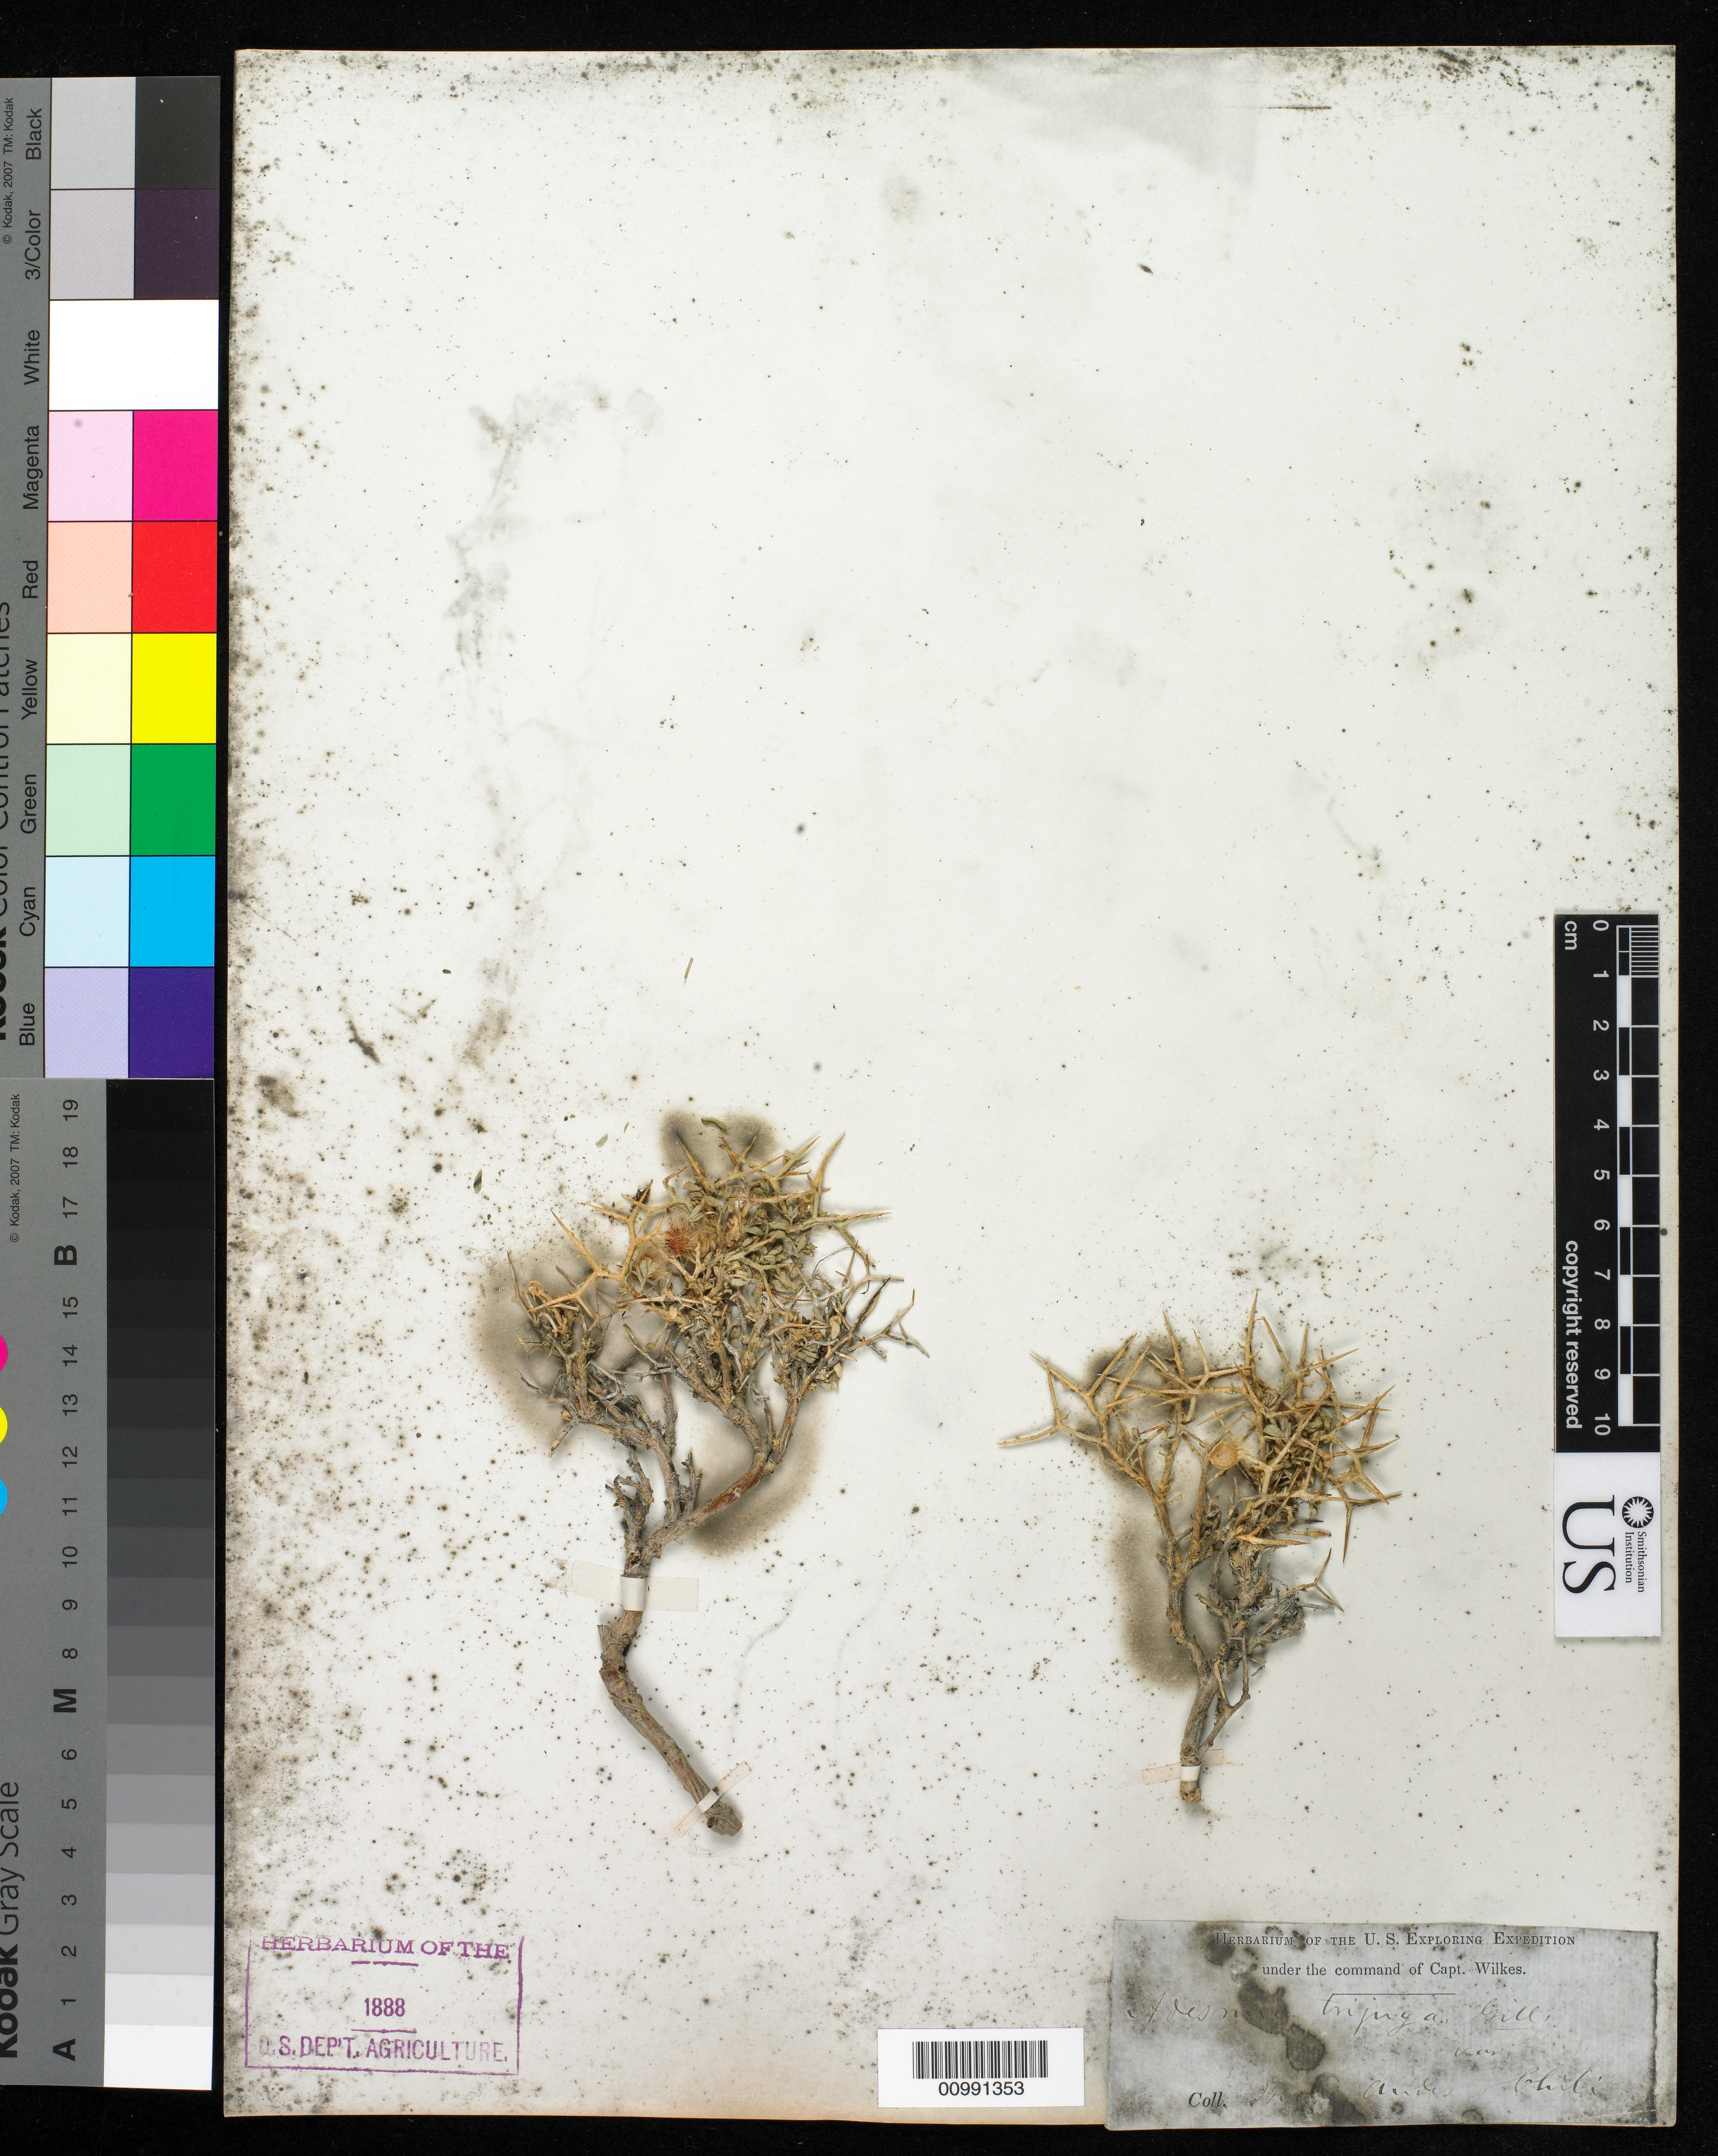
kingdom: Plantae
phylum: Tracheophyta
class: Magnoliopsida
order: Fabales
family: Fabaceae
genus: Adesmia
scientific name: Adesmia sp.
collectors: Wilkes Explor. Exped.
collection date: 1838/1842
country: Chile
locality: Andes, Chili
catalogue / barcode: US 98485